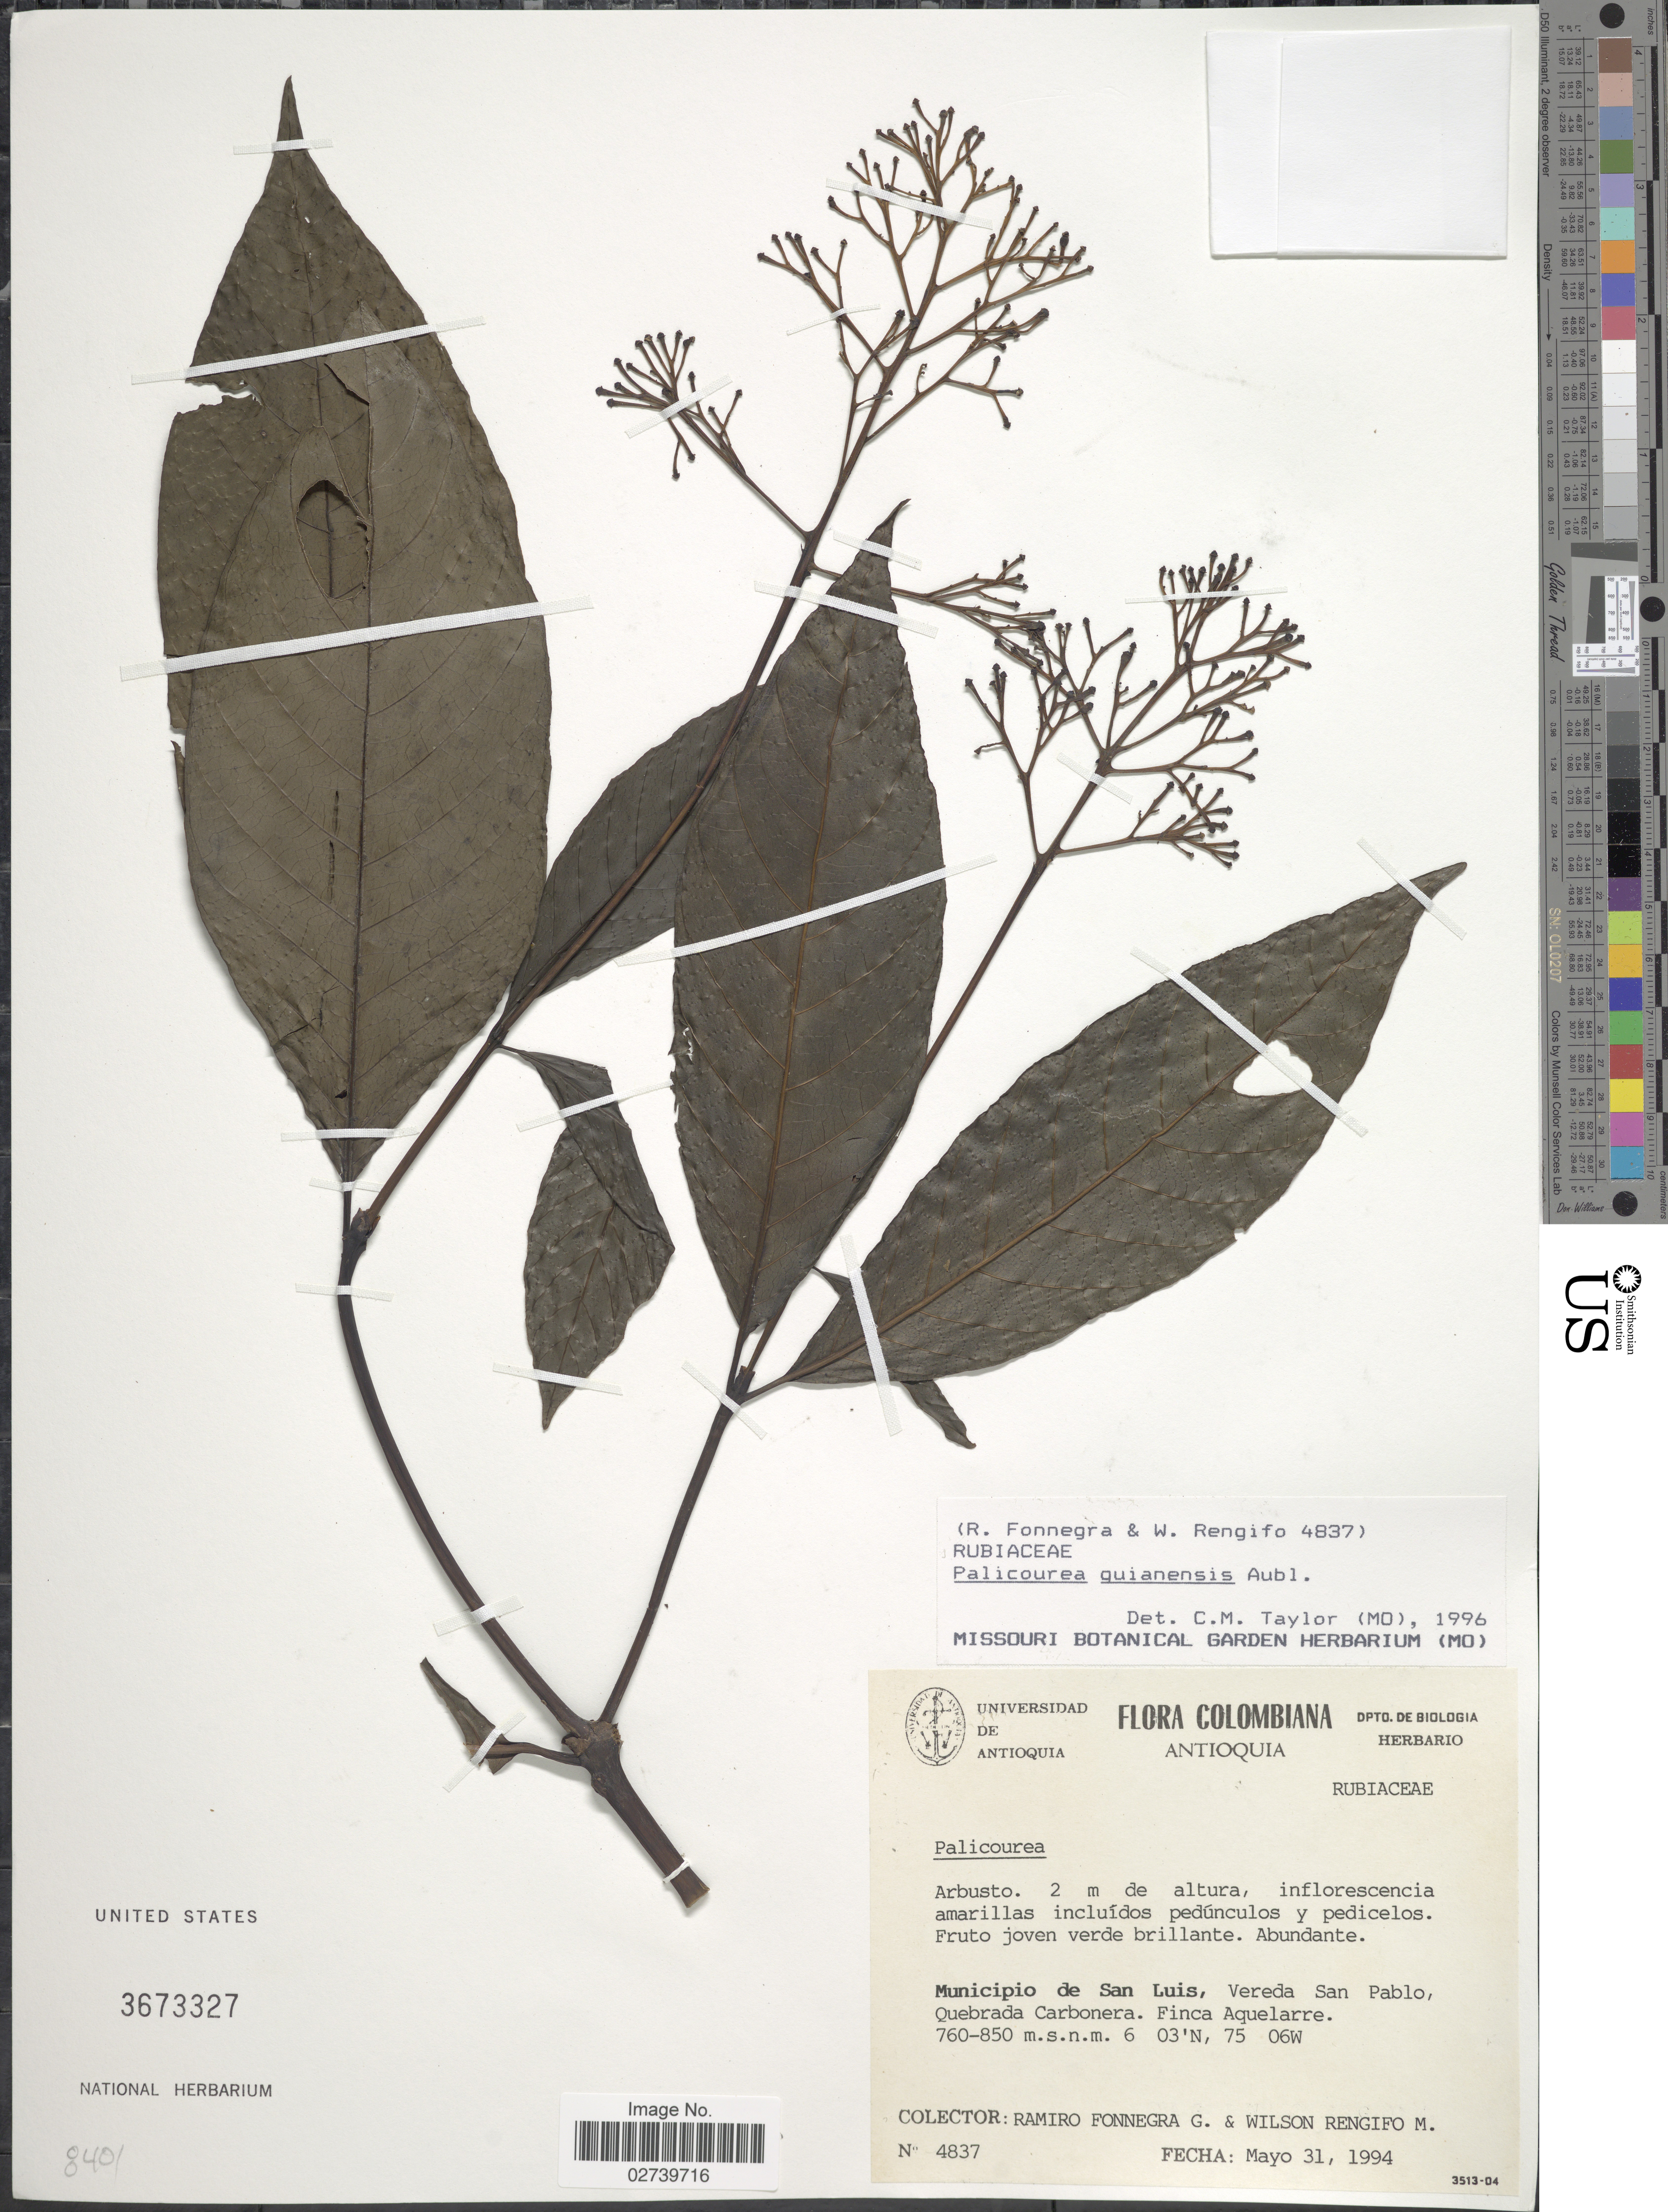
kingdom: Plantae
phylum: Tracheophyta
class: Magnoliopsida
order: Gentianales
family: Rubiaceae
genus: Palicourea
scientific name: Palicourea guianensis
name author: Aubl.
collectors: R. Fonnegra G. & W. Rengifo M.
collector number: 4837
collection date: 1994-05-31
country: Colombia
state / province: Antioquia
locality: Municipio de San Luis, Vereda San Pablo, Quebrada Carbonera. Finca Aquelarre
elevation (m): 760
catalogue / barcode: US 3673327